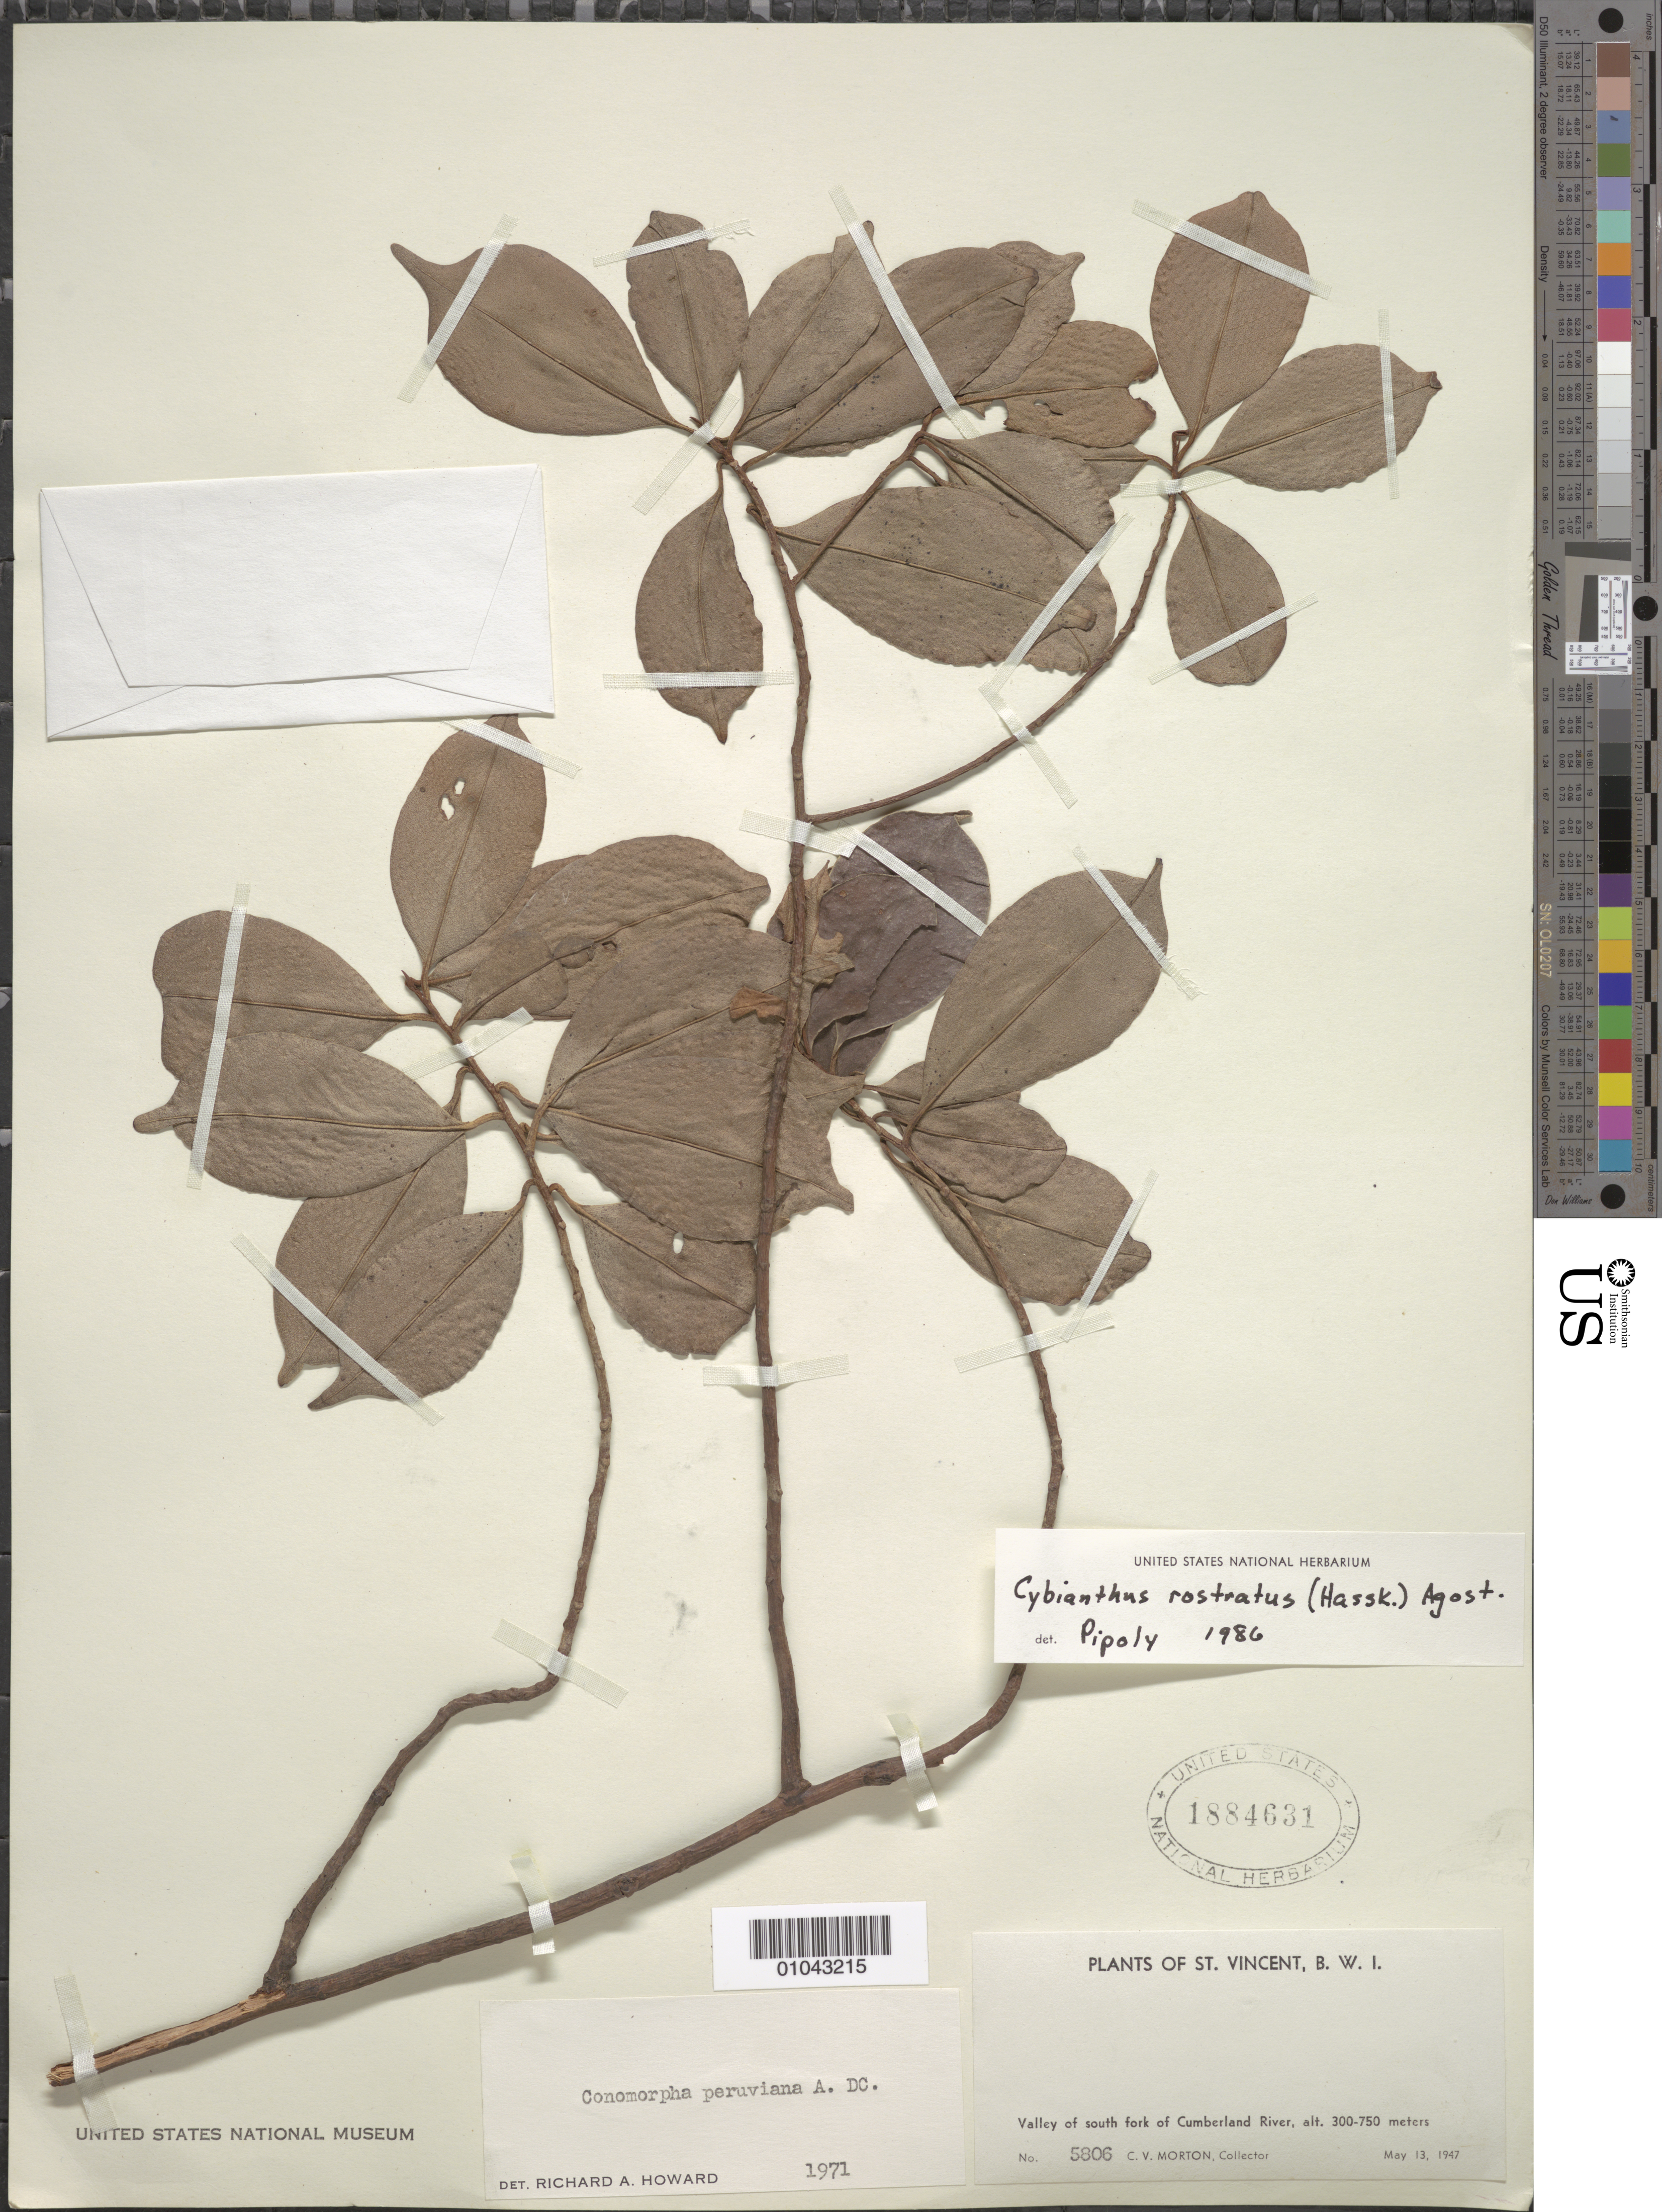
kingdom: Plantae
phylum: Tracheophyta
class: Magnoliopsida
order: Ericales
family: Primulaceae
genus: Cybianthus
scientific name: Cybianthus rostratus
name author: (Hassk.) G. Agostini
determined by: Pipoly, J. J., III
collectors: C. V. Morton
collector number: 5806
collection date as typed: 13 May 1947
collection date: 1947-05-13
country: St. Vincent - Grenadines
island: St. Vincent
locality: Cumberland River, valley of the south fork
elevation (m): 300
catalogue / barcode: US 1884631